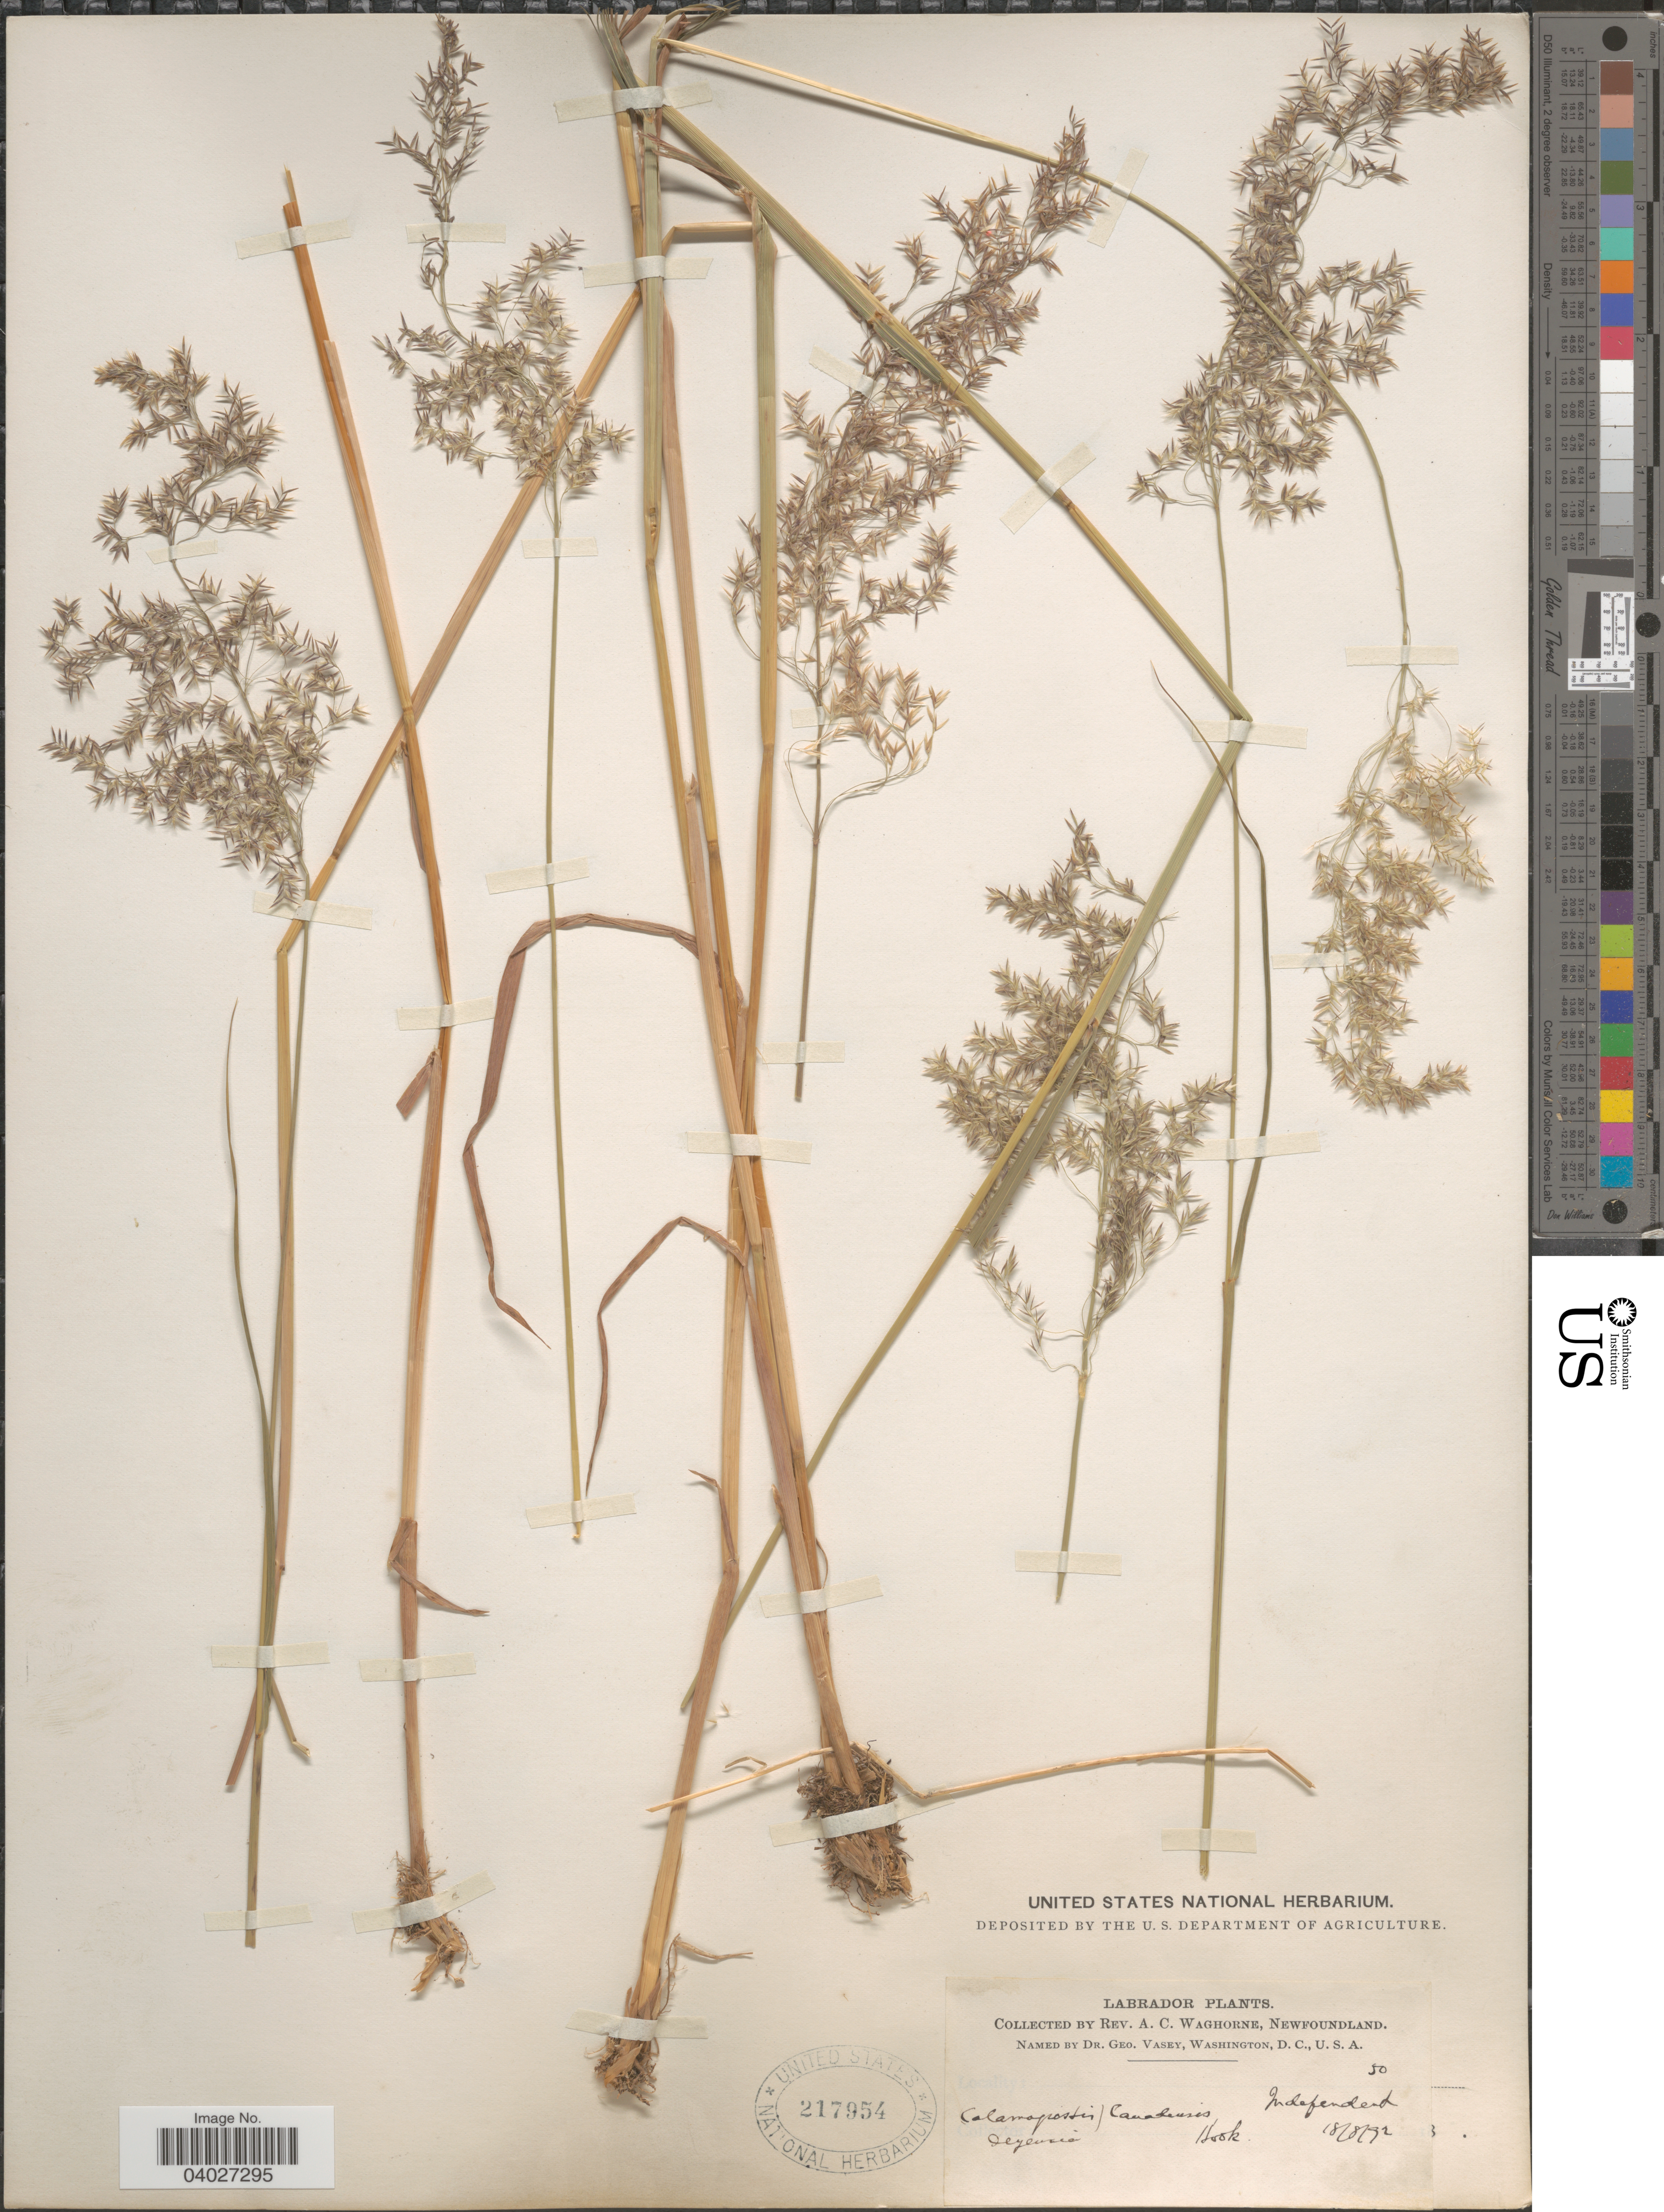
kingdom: Plantae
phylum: Tracheophyta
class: Liliopsida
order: Poales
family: Poaceae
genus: Calamagrostis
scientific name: Calamagrostis canadensis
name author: (Michx.) P. Beauv.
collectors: A. Waghorne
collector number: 50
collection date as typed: Transcribed d/m/y: 18/8/92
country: Canada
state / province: Newfoundland and Labrador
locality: Labrador. Waghorne, Newfoundland.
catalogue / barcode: US 217954